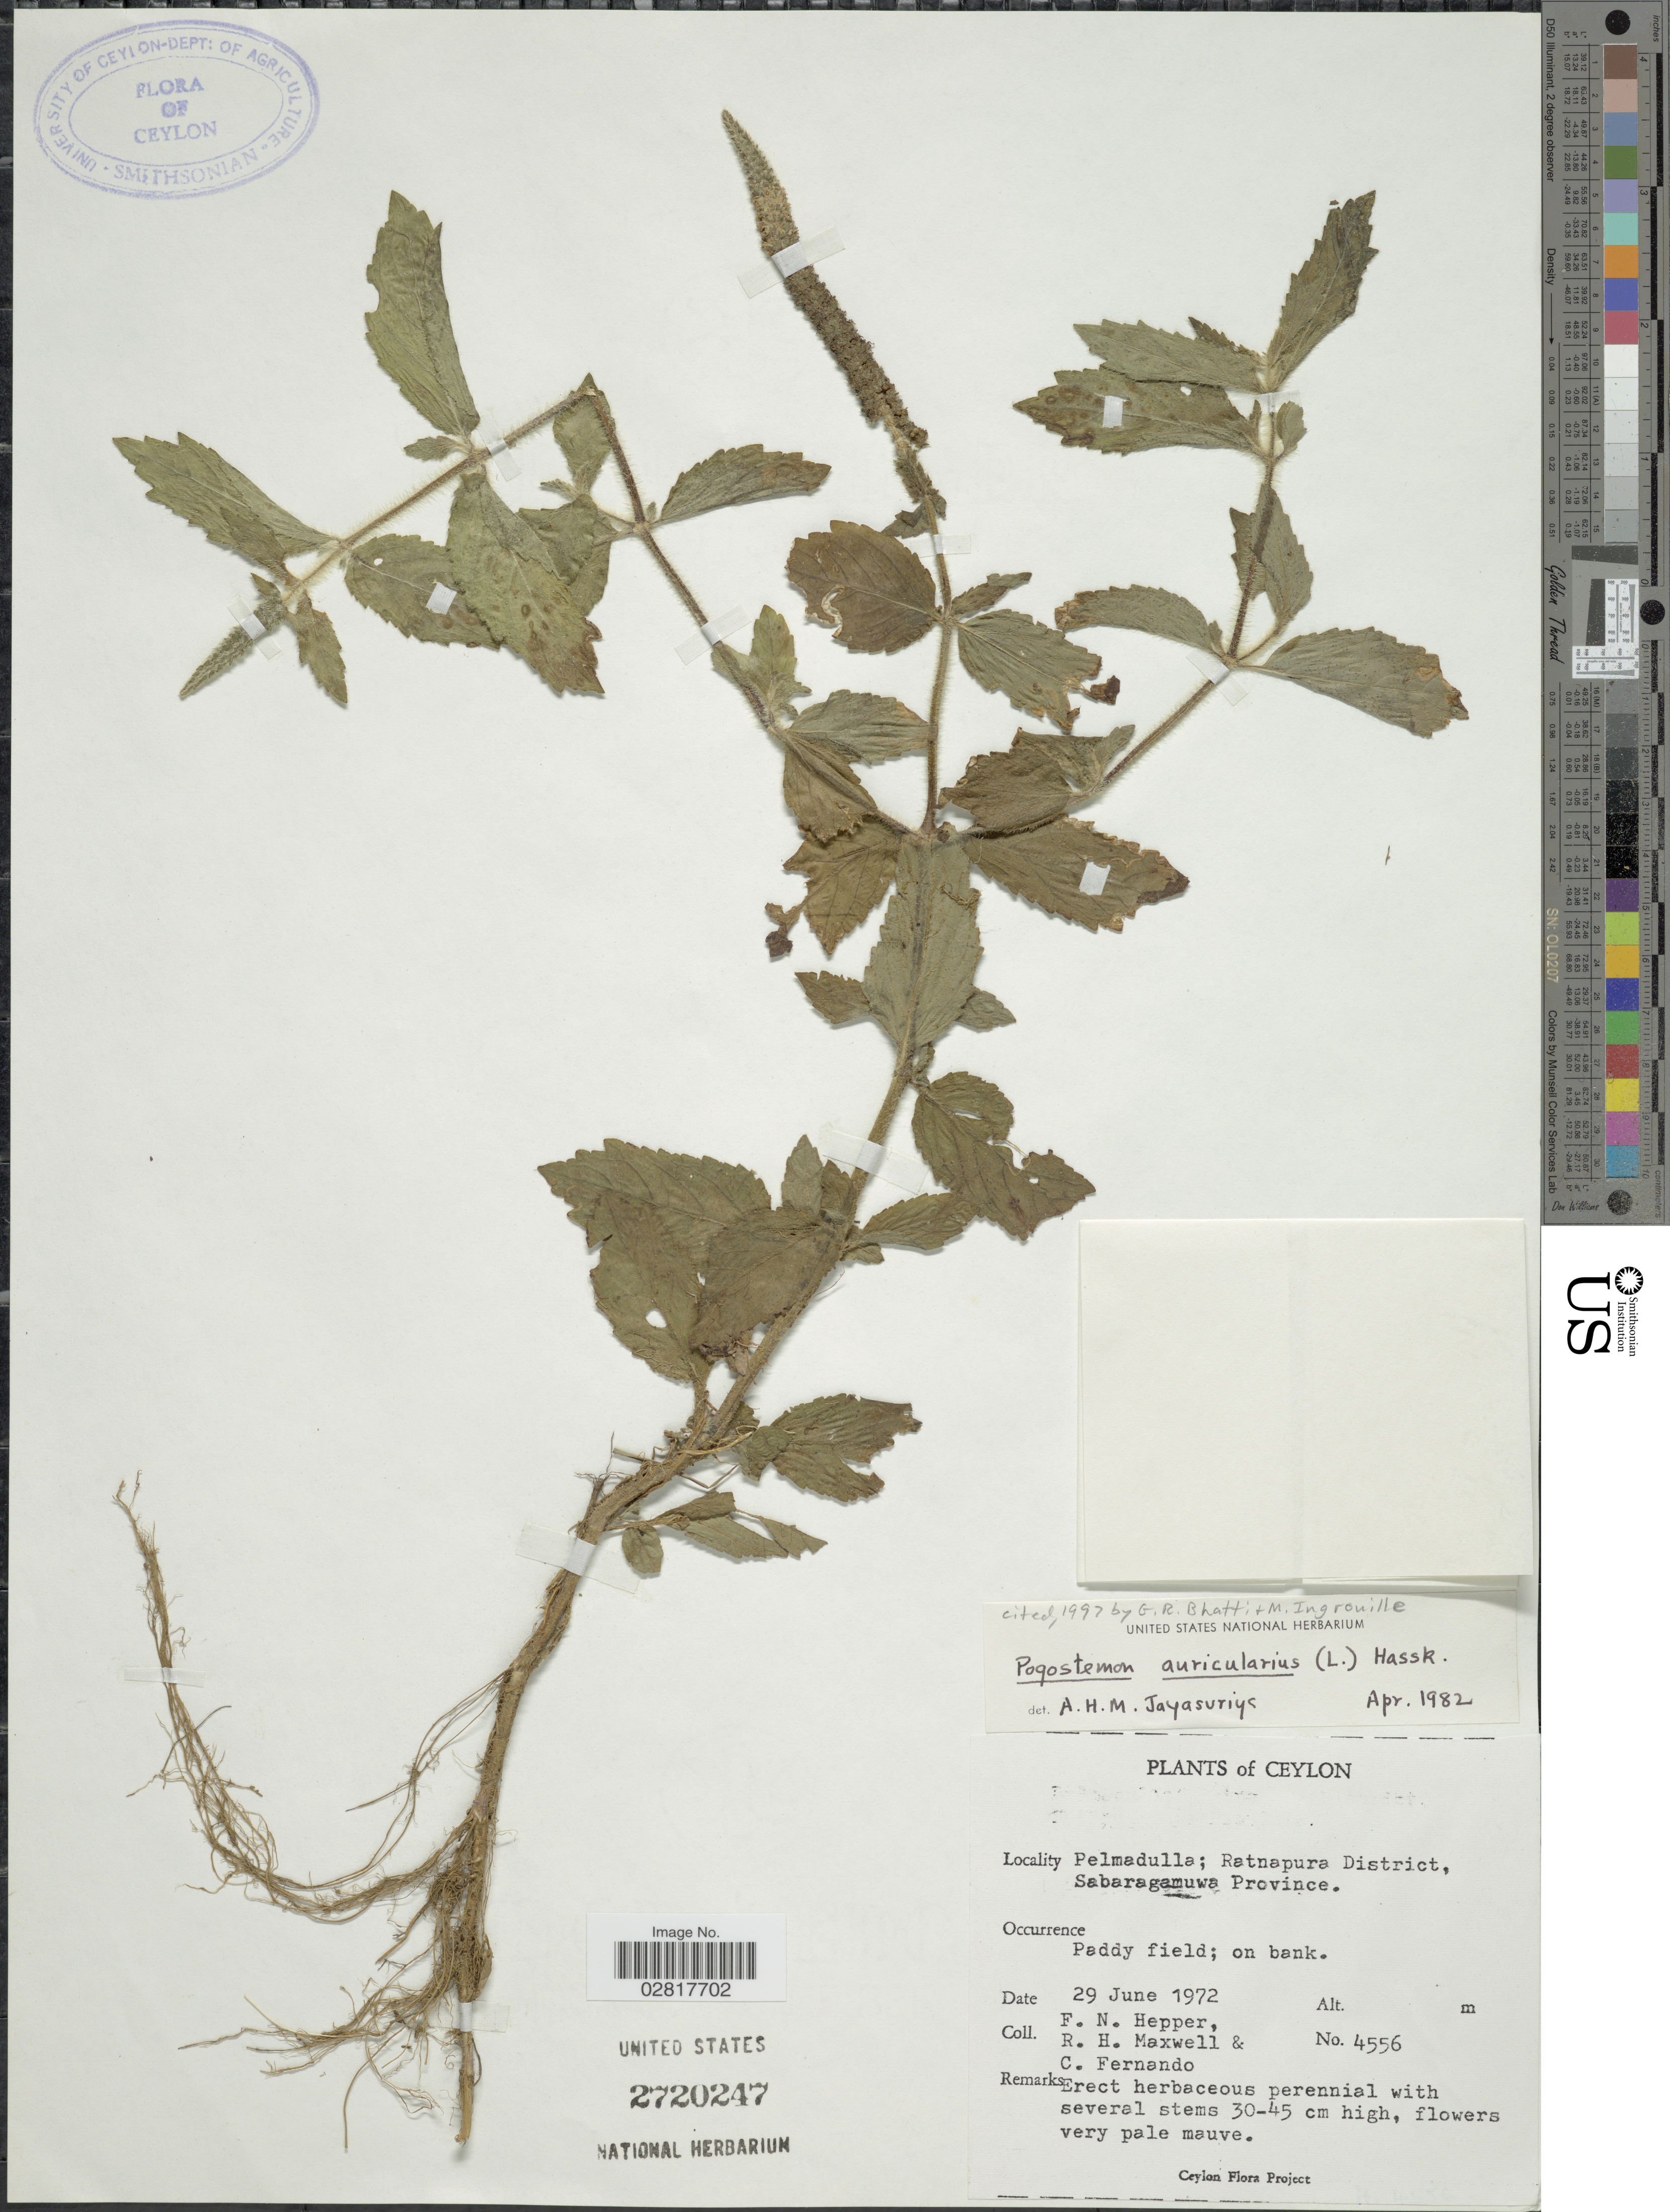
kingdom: Plantae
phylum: Tracheophyta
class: Magnoliopsida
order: Lamiales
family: Lamiaceae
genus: Pogostemon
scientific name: Pogostemon auricularius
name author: (L.) Hassk.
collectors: F. Hepper, R. Maxwell & C. Fernando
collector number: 4556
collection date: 1972-06-29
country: Sri Lanka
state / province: Sabaragamuwa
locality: Ceylon. Pelmadulla; Ratnapura District.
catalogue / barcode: US 2720247